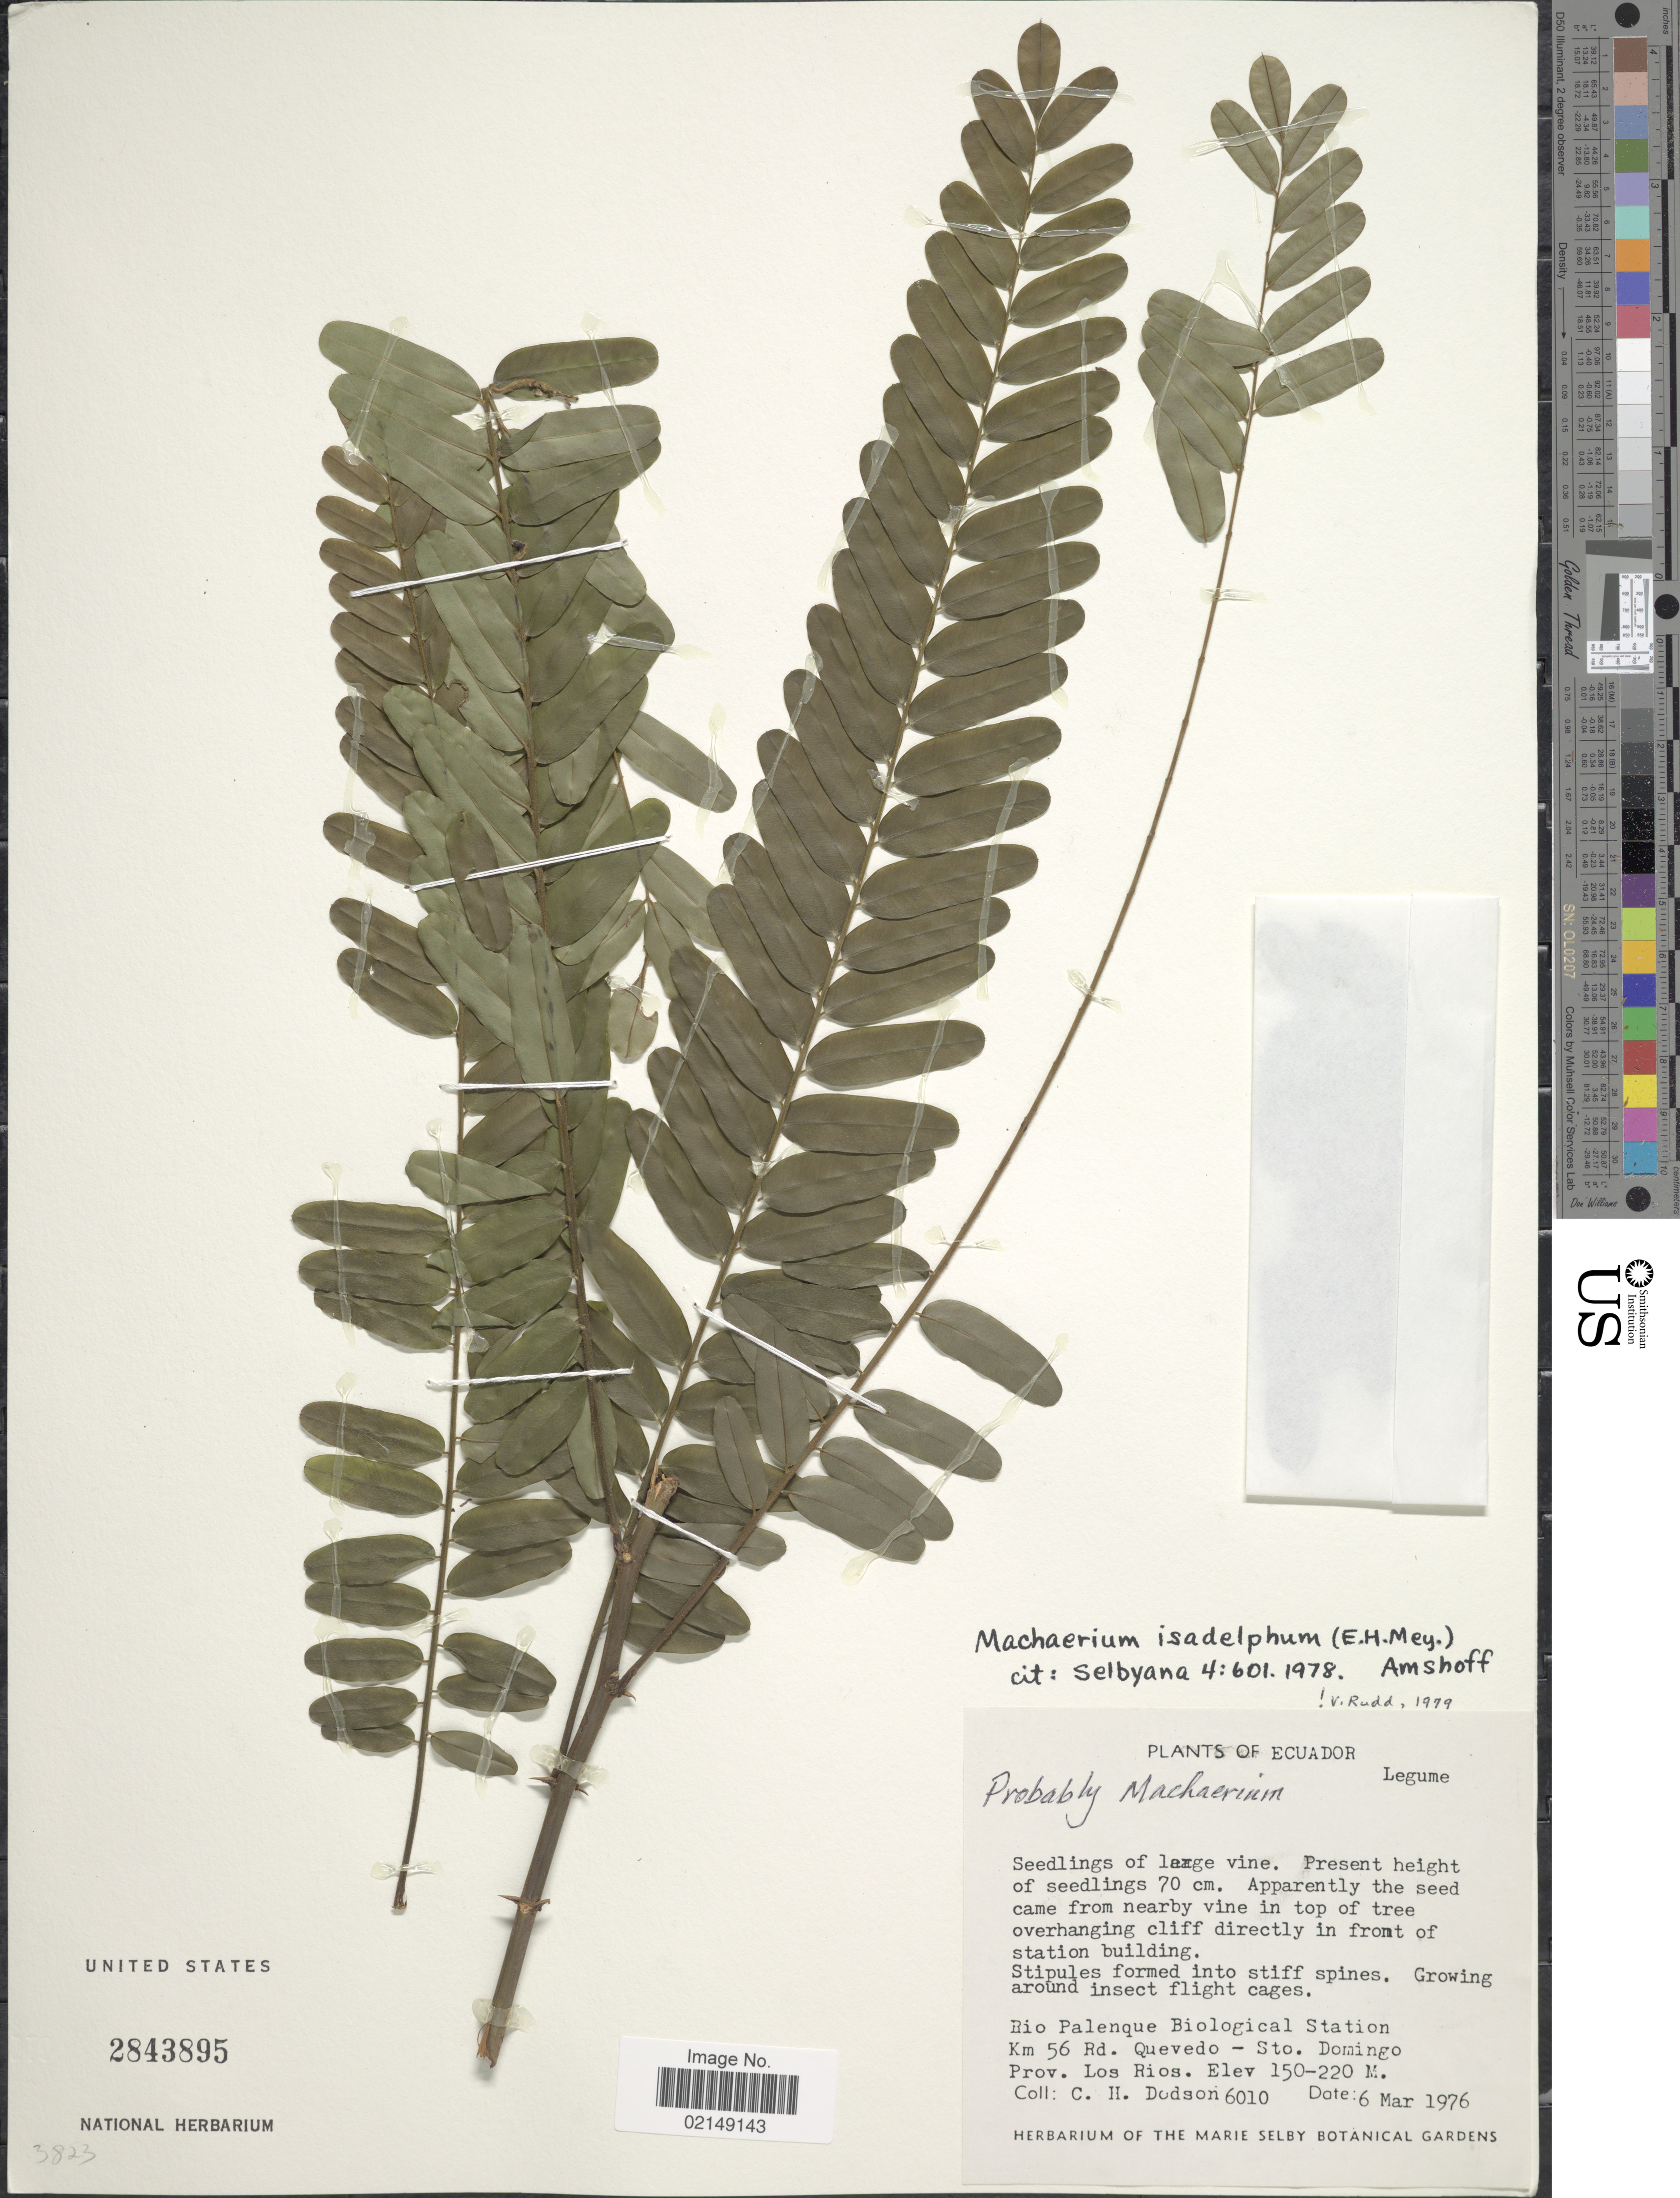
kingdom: Plantae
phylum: Tracheophyta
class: Magnoliopsida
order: Fabales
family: Fabaceae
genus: Machaerium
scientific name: Machaerium isadelphum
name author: (E. Mey.) Amshoff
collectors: C. H. Dodson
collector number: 6010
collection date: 1976-03-06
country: Ecuador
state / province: Los Ríos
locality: Rio Palenque Biological Station Km 56 Rd. Quevedo-Sto. Domingo.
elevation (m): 150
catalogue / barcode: US 2843895